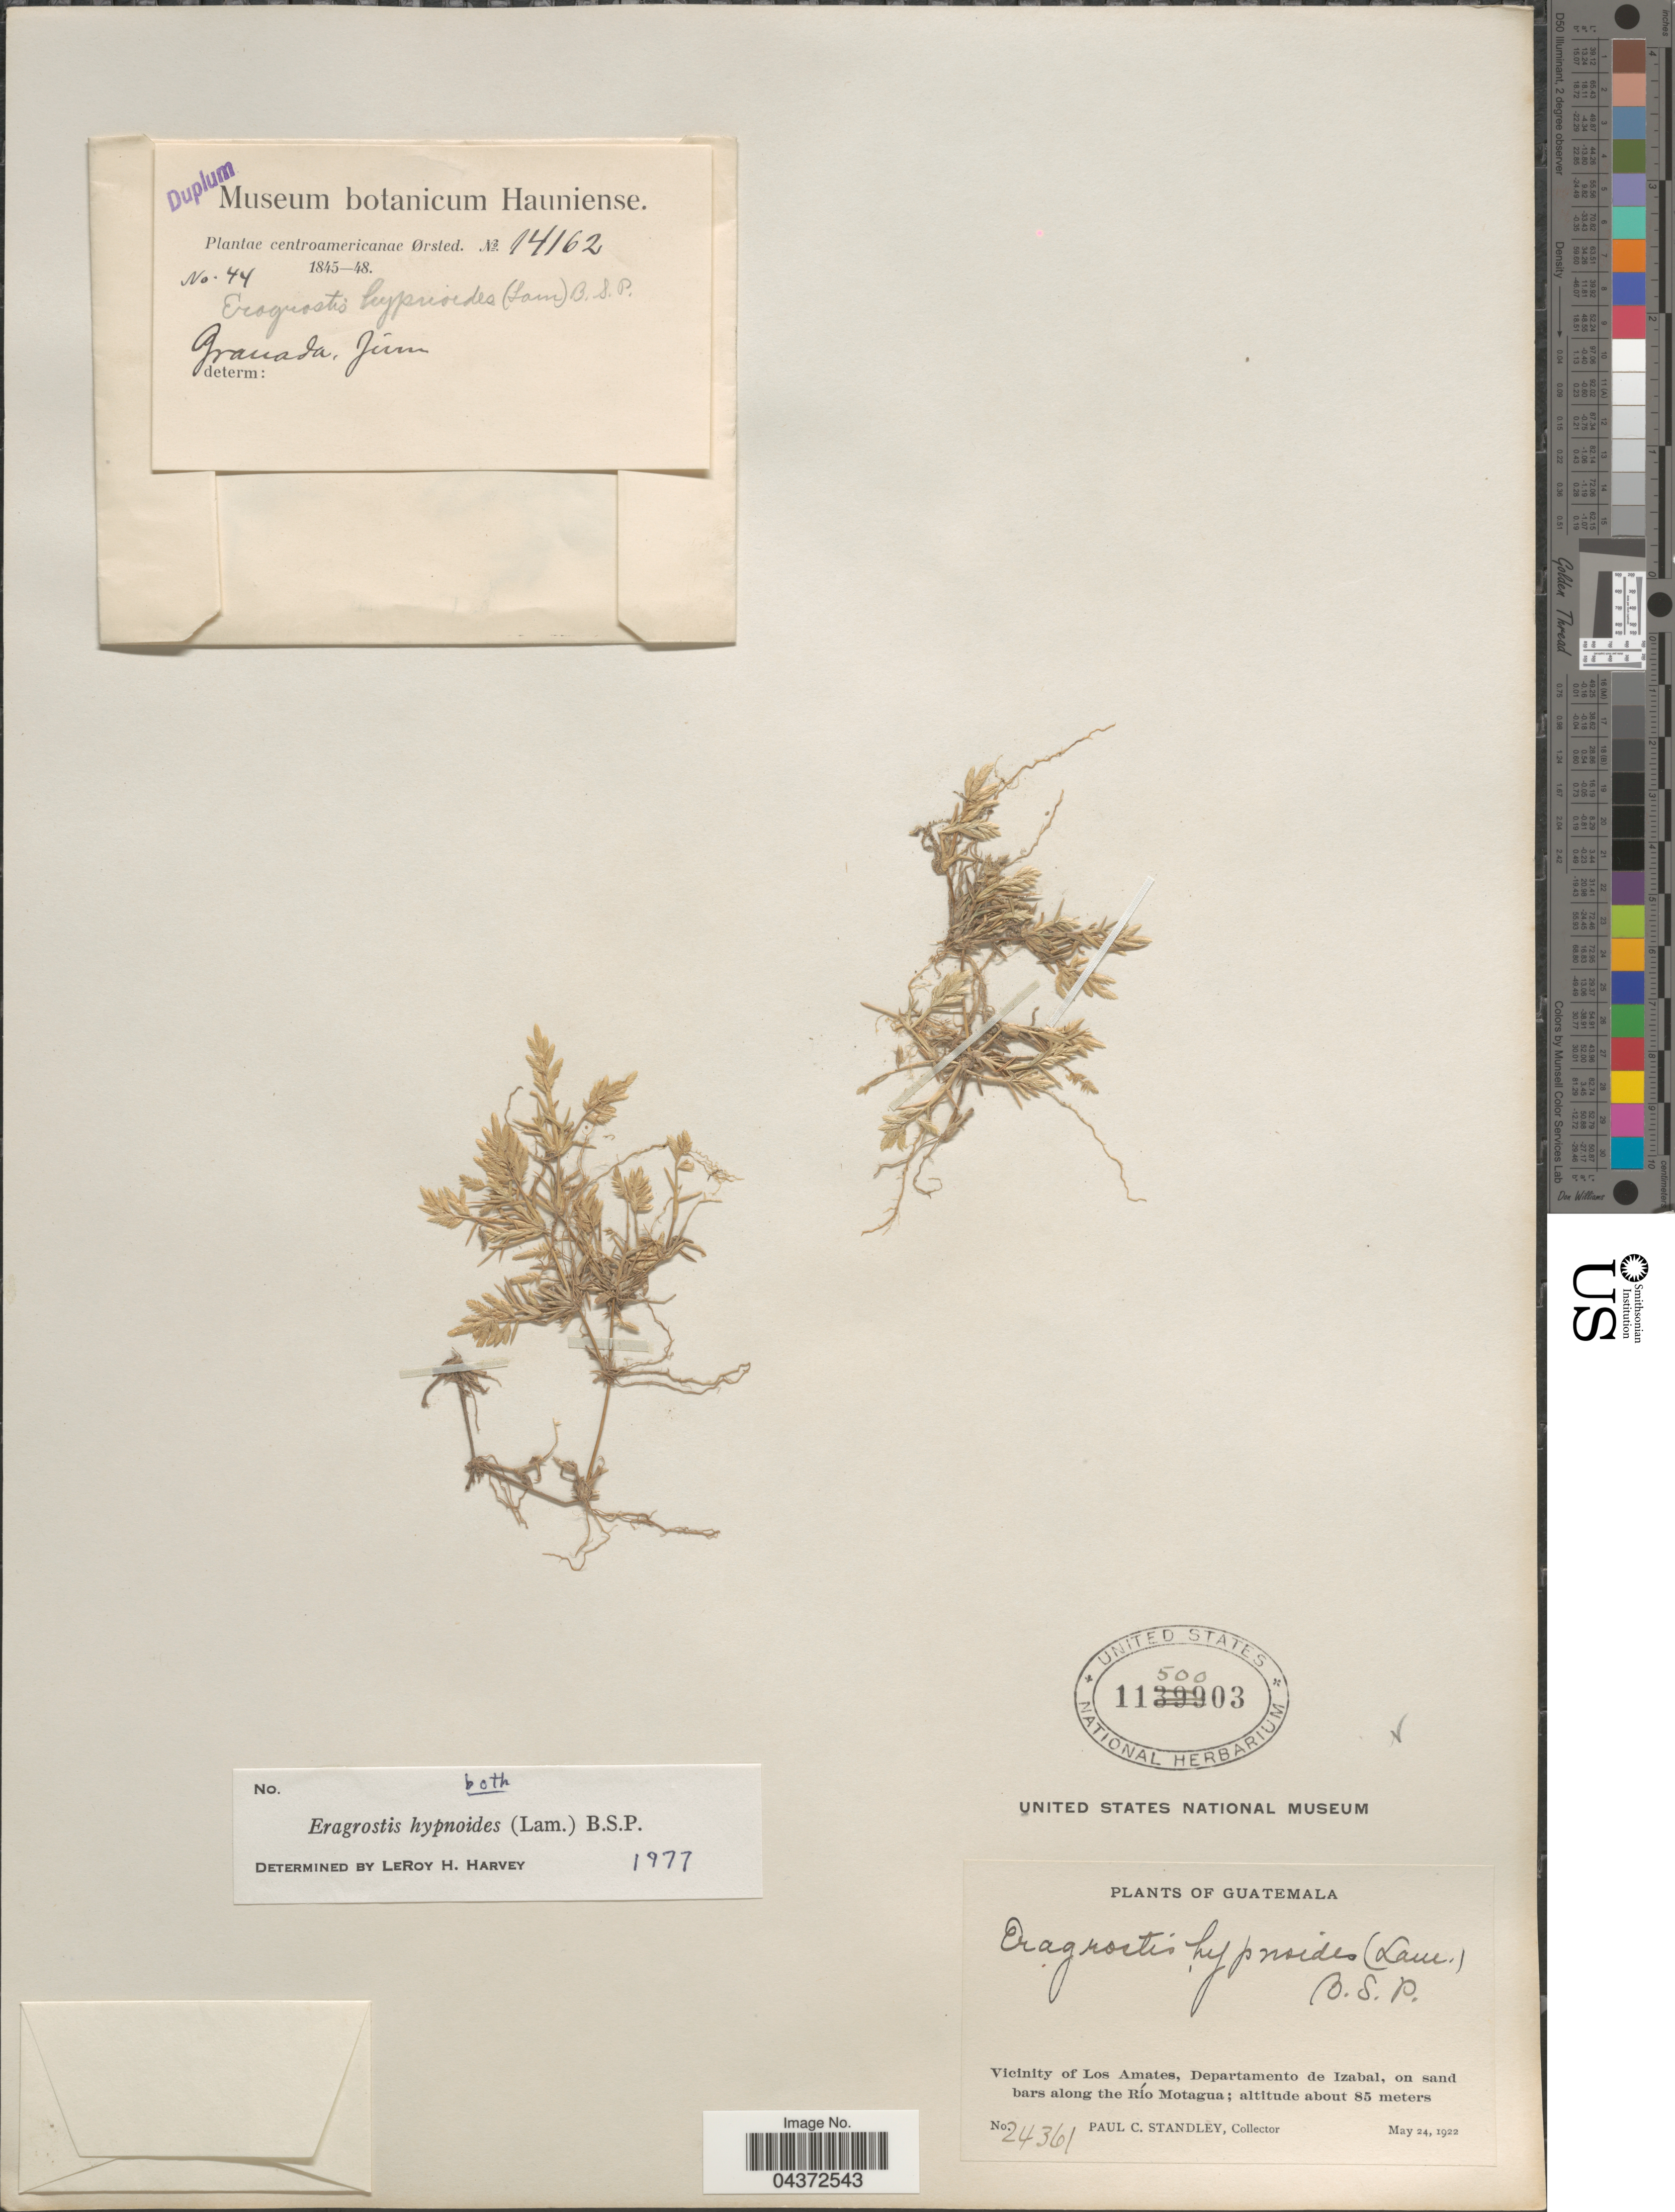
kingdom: Plantae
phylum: Tracheophyta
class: Liliopsida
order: Poales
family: Poaceae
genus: Eragrostis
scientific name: Eragrostis hypnoides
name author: (Lam.) Britton, Stearns & Poggenb.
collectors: Ørsted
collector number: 14162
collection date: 1845-06/1848-06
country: Grenada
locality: Centroamericanae. Granada.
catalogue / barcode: US 1150003